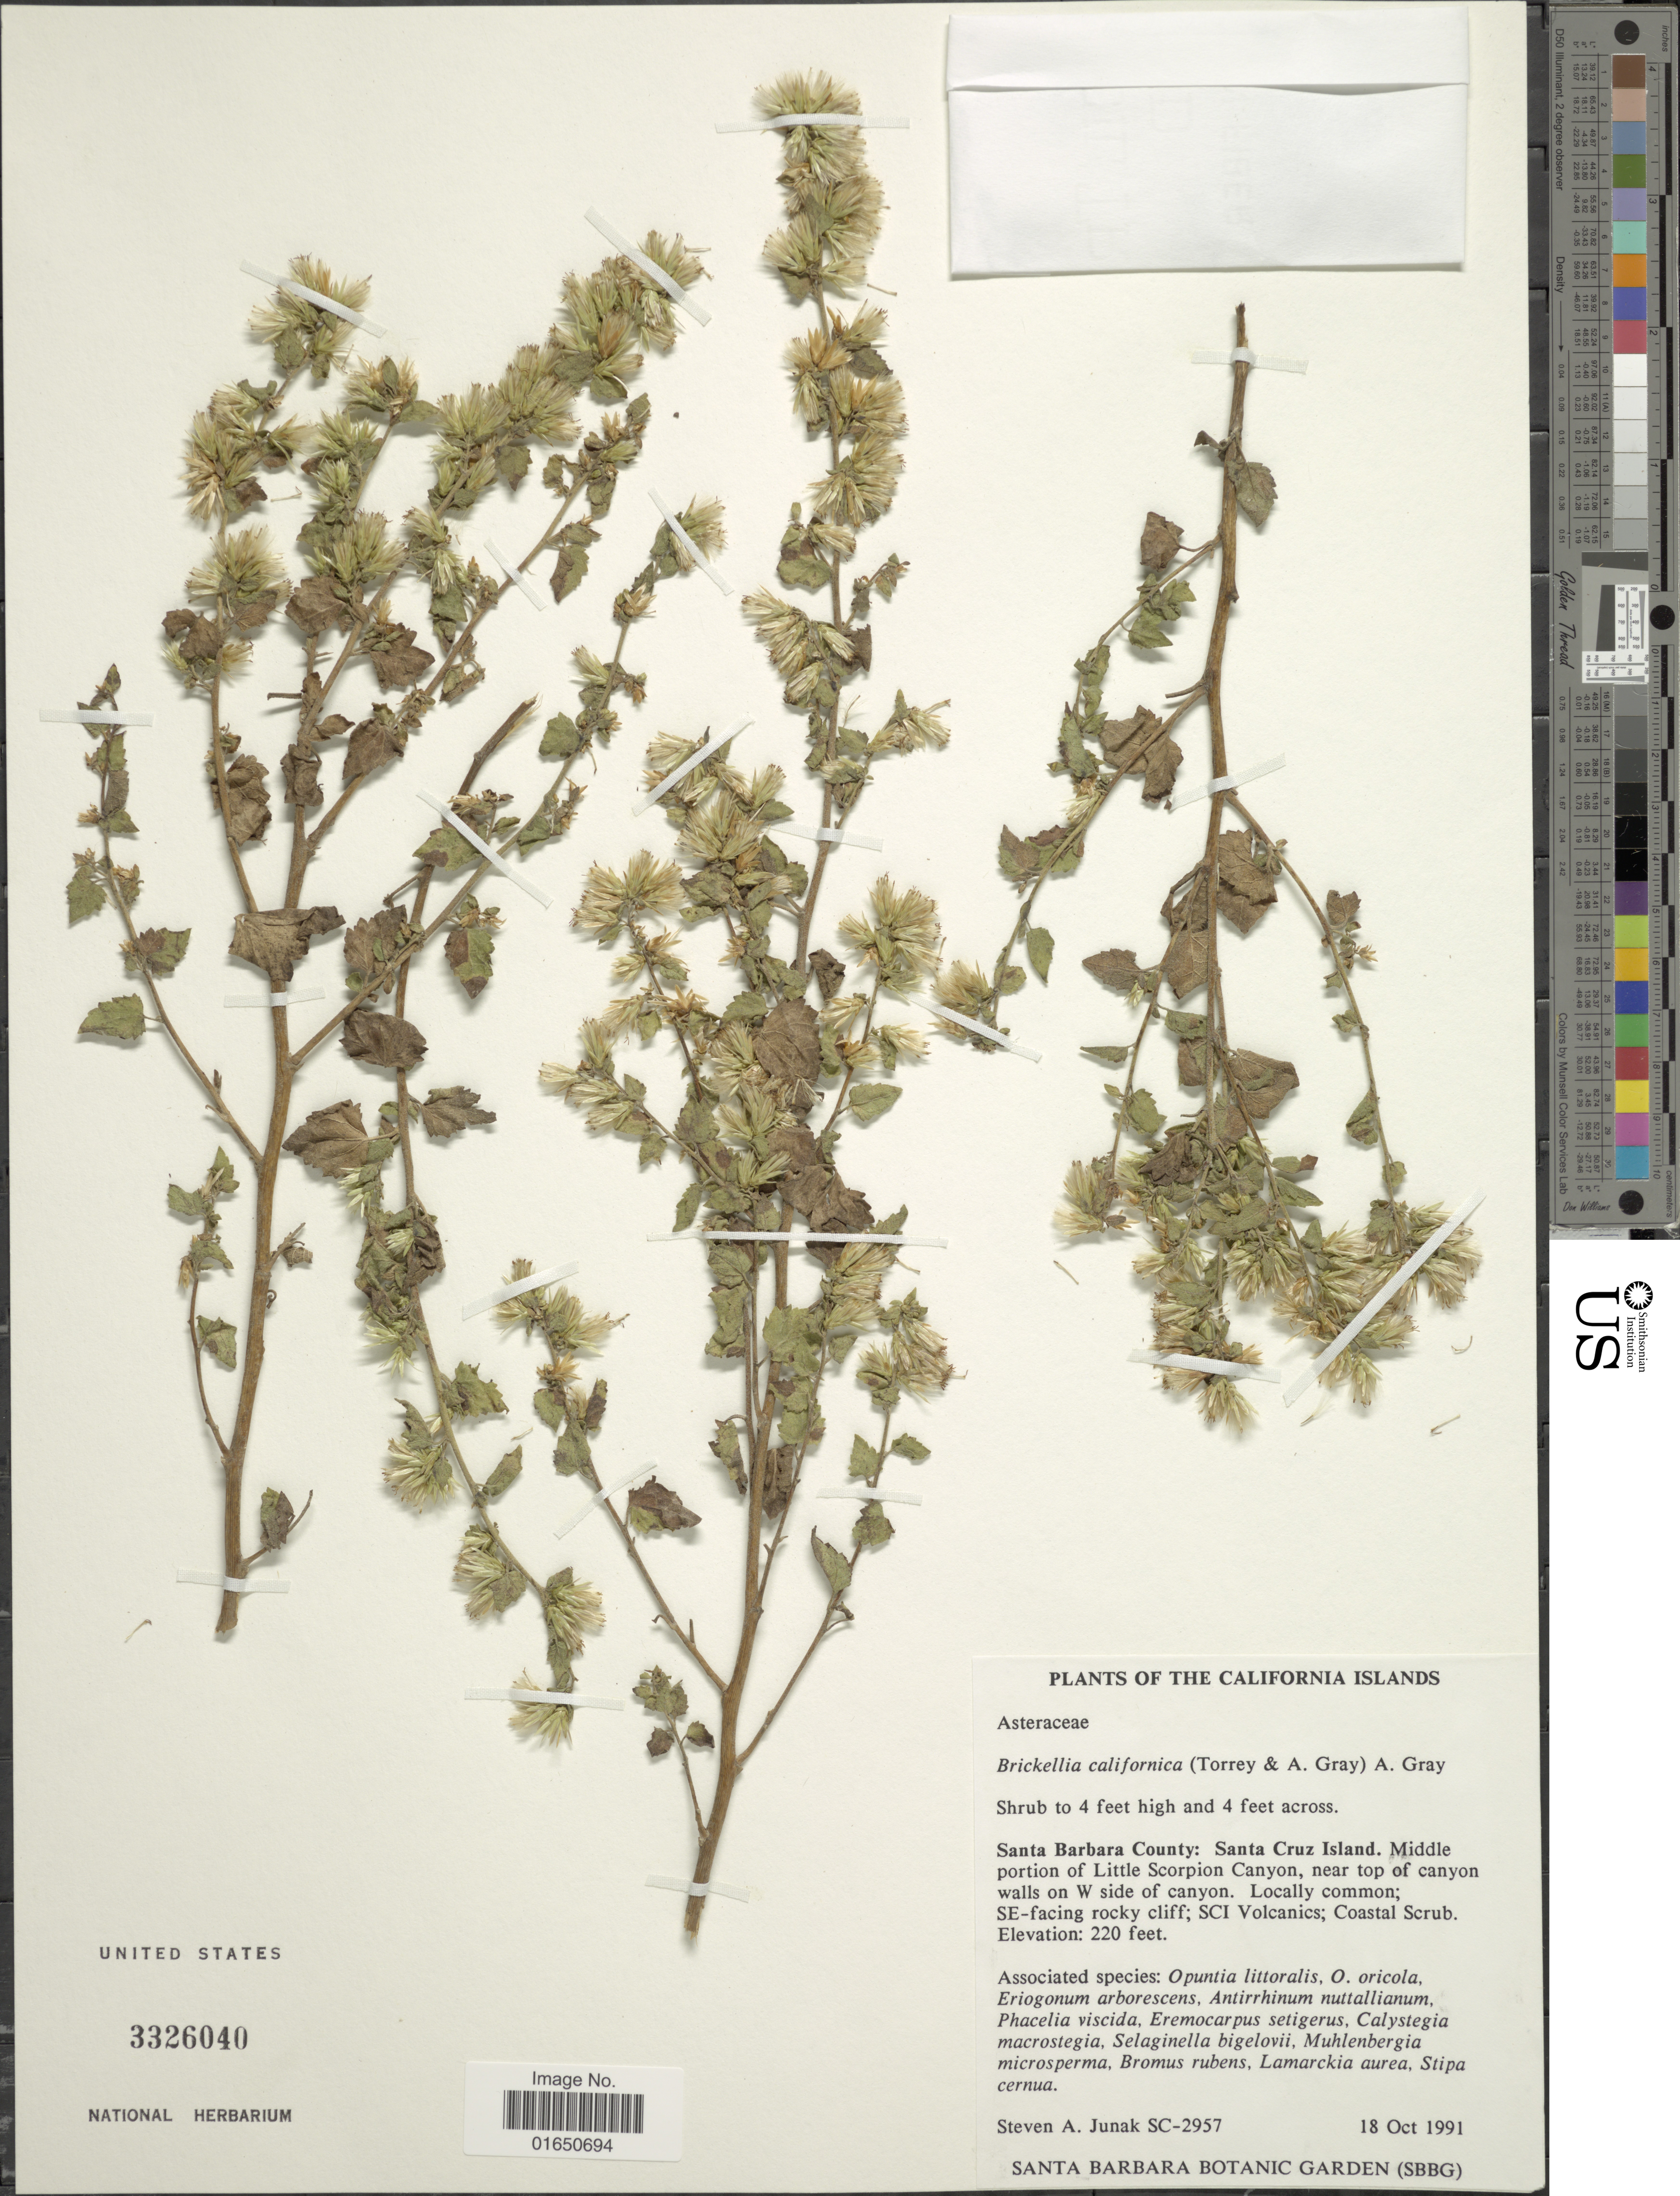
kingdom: Plantae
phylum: Tracheophyta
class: Magnoliopsida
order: Asterales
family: Asteraceae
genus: Brickellia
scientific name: Brickellia californica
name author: (Torr. & A. Gray) A. Gray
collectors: S. Junak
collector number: SC- 2957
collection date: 1991-10-18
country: United States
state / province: California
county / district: Santa Barbara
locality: California Islands. Santa Barbara County: Santa Cruz Island. Middle portion of Little Scorpion Canyon, near top of canyon walls on W side of canyon. SE-facing rocky cliffs; SCI Volcanics; Coastal Scrub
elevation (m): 67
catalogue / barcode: US 3326040